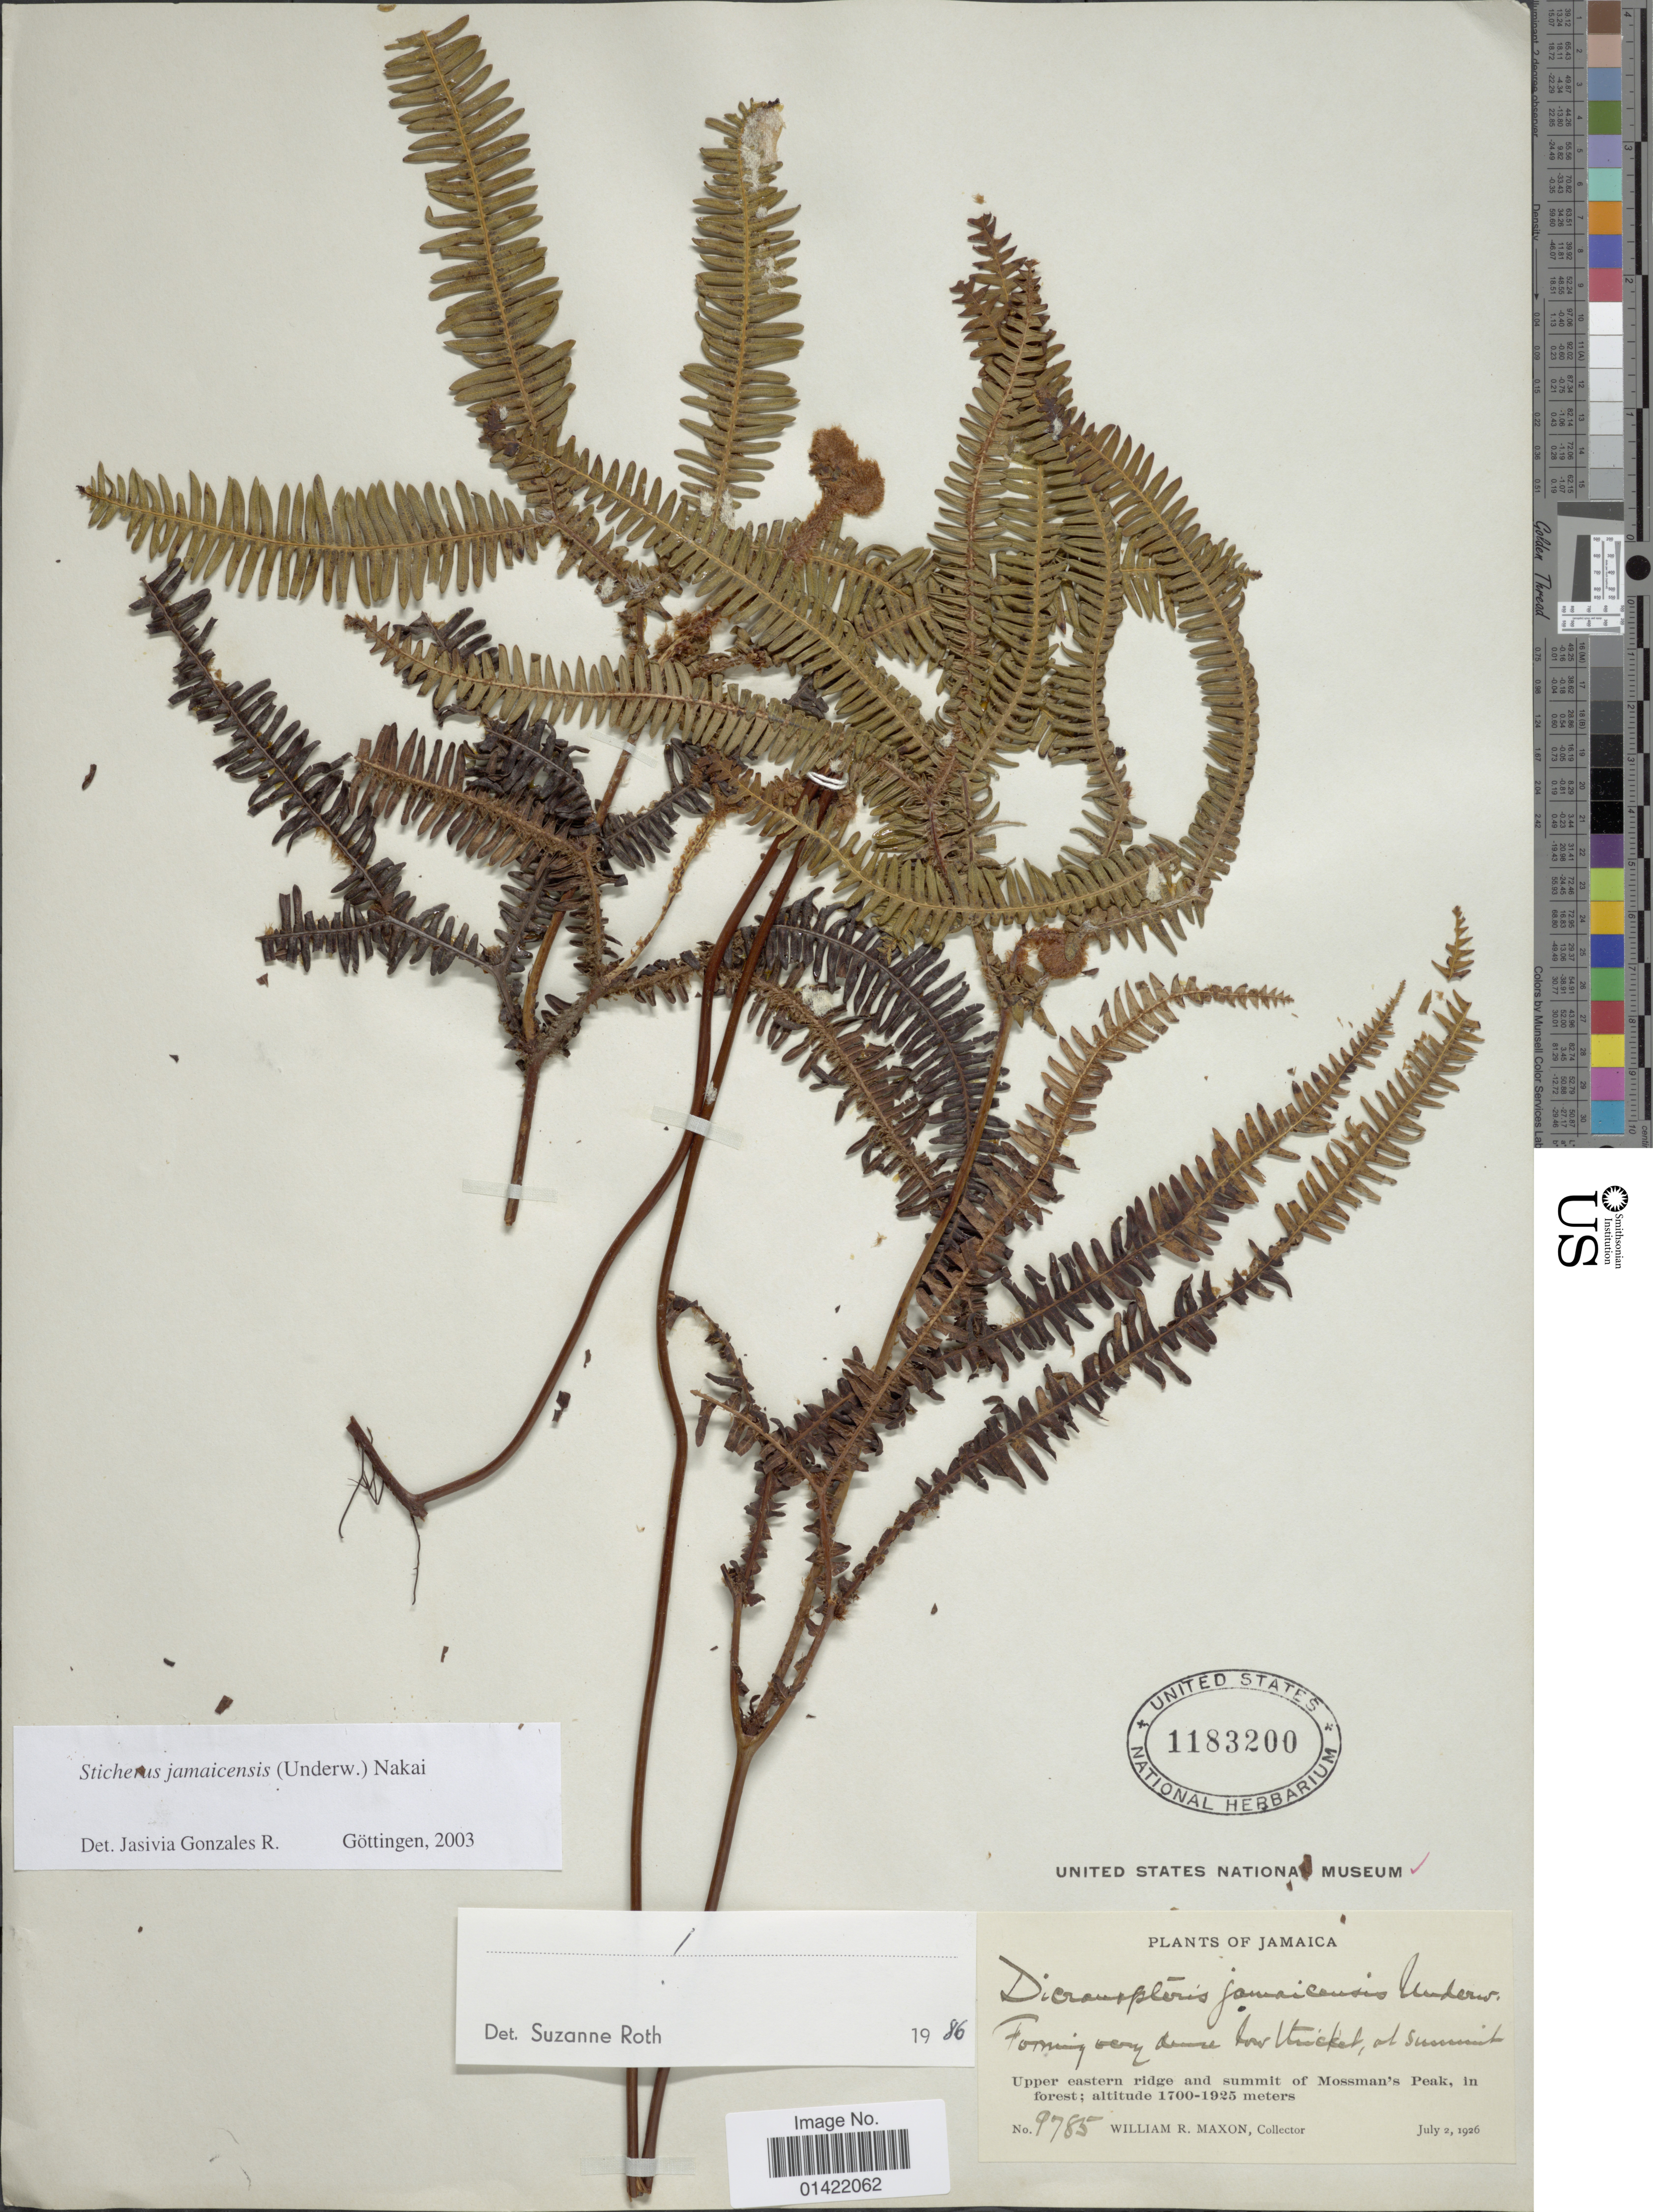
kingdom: Plantae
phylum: Tracheophyta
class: Polypodiopsida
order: Gleicheniales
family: Gleicheniaceae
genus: Sticherus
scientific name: Sticherus jamaicensis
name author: (Underw.) Nakai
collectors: W. R. Maxon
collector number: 9785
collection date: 1926-07-02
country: Jamaica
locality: Upper eastern ridge and summit of Mossman's Peak, in forest.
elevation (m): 1700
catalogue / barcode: US 1183200